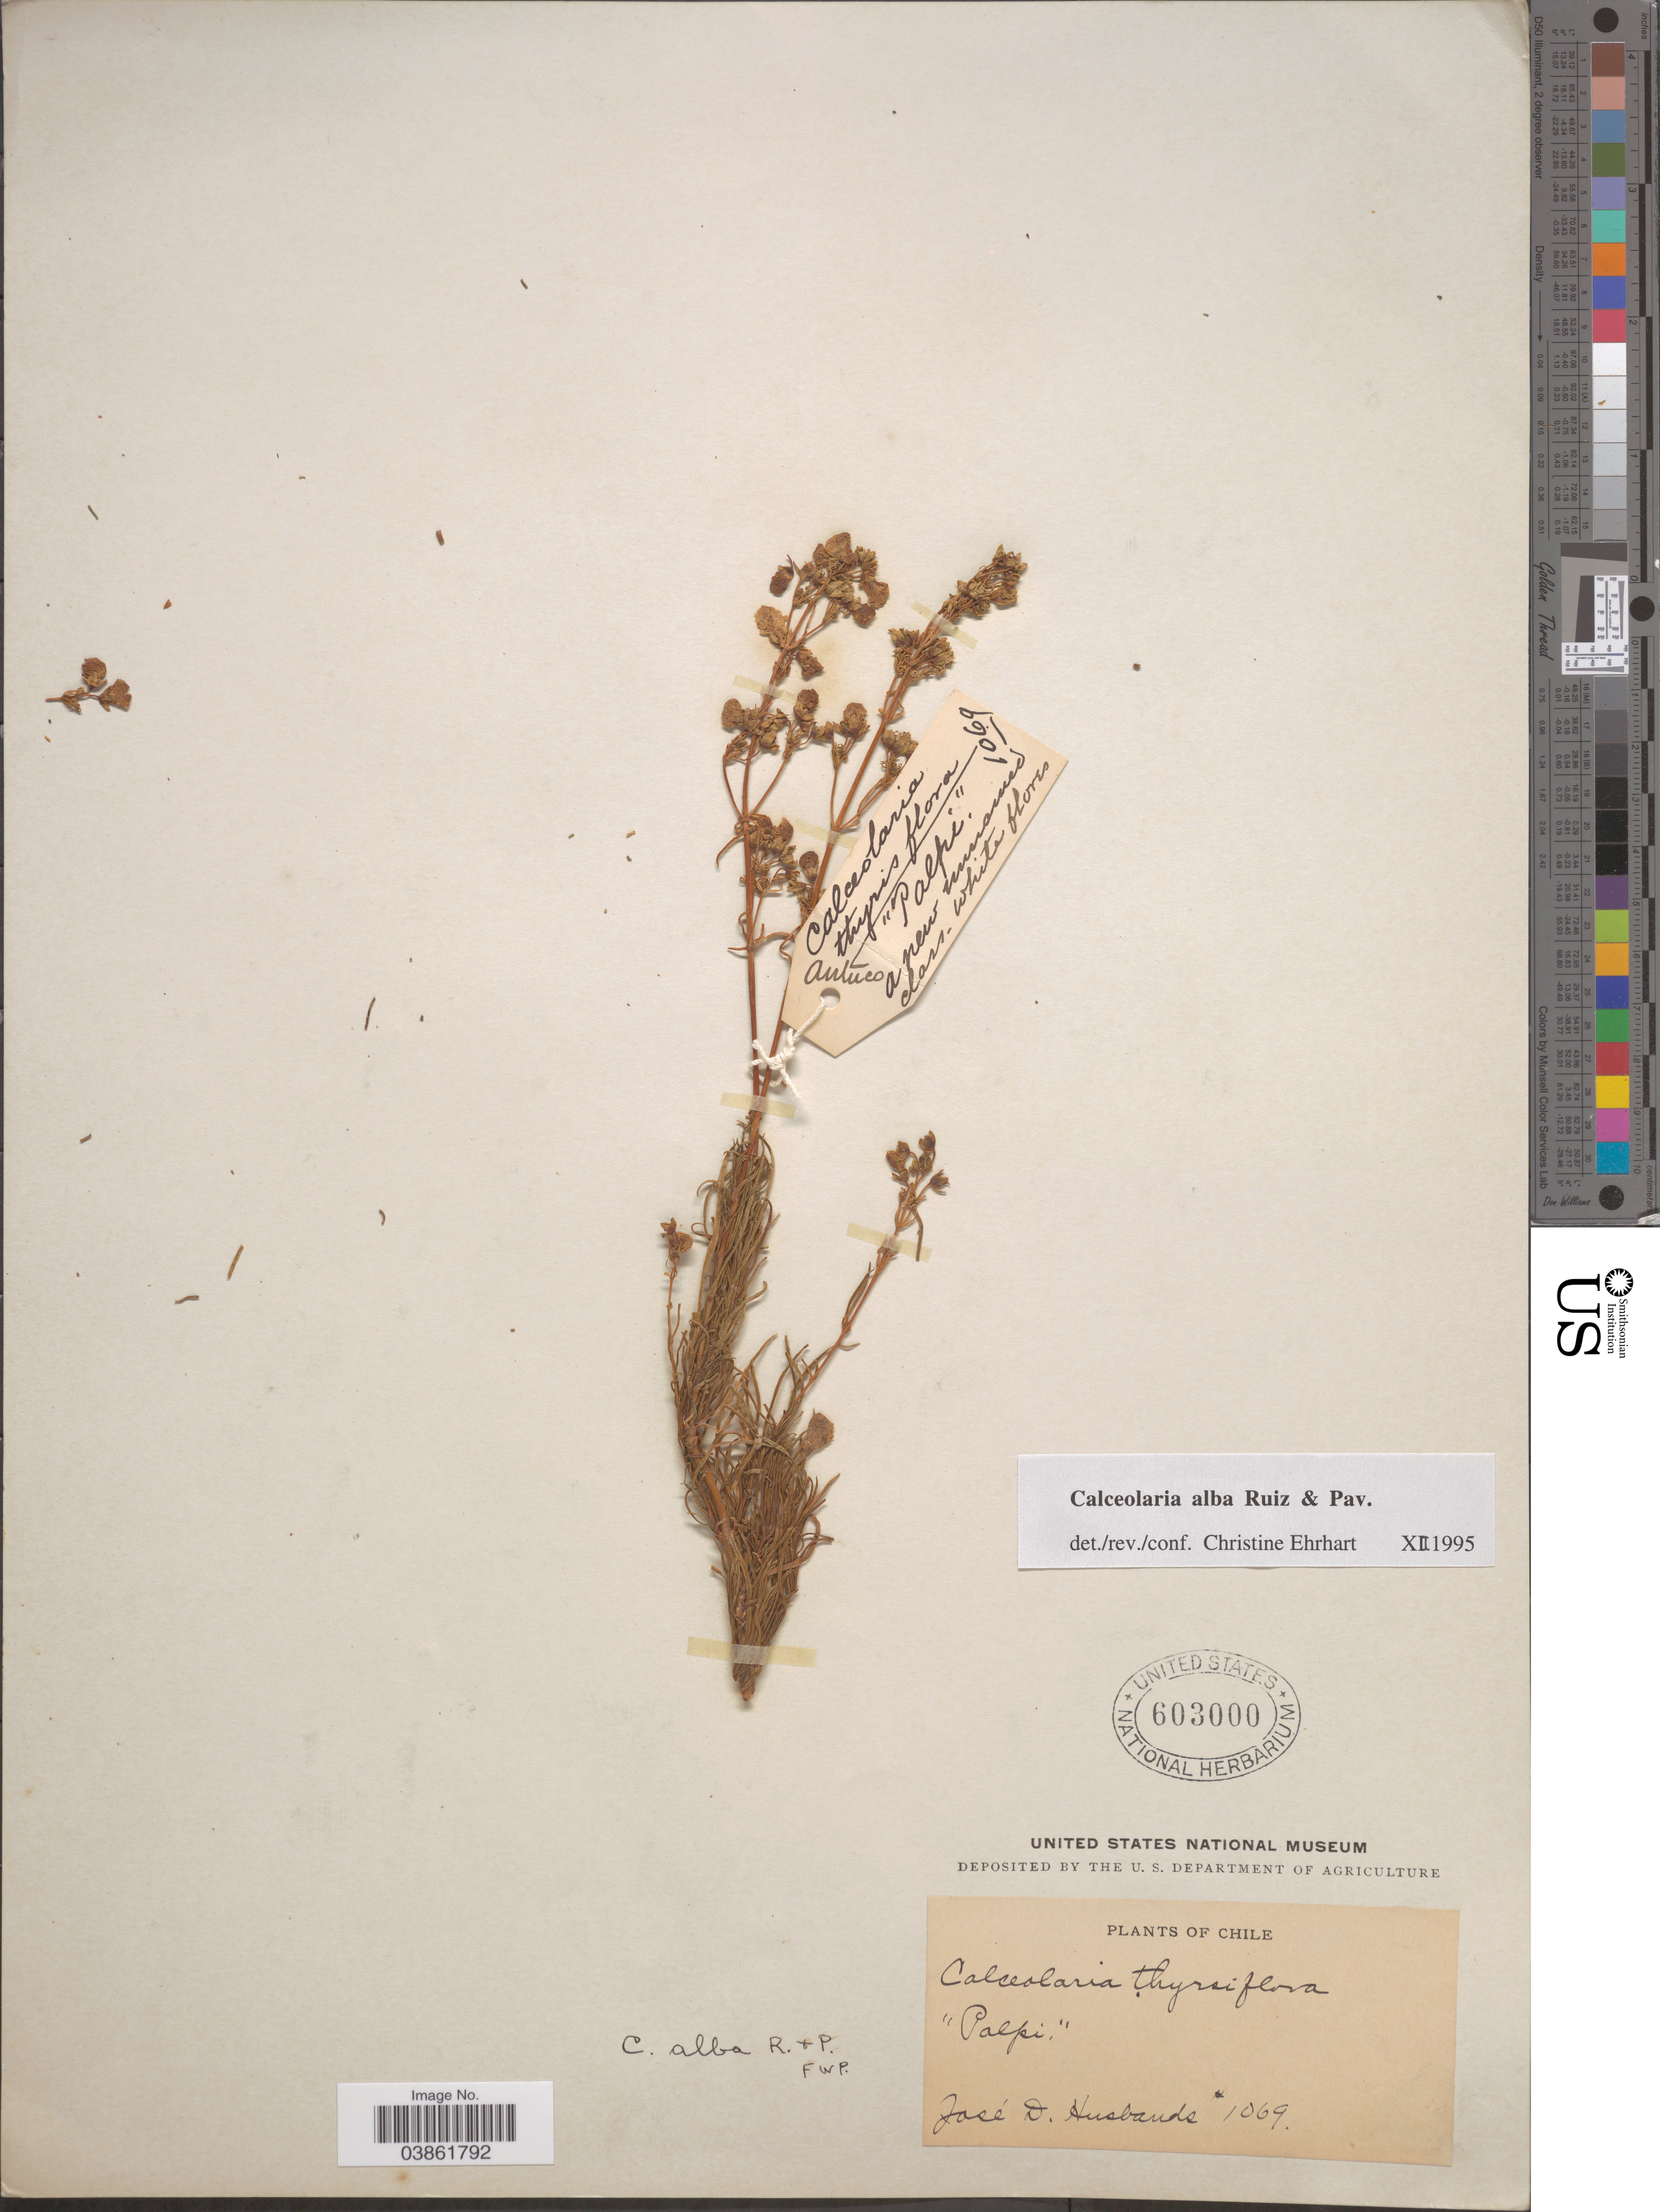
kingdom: Plantae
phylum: Tracheophyta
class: Magnoliopsida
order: Lamiales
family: Calceolariaceae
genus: Calceolaria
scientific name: Calceolaria alba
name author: Ruiz & Pav.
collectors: J. Husbands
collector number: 1069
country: Chile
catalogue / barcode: US 603000